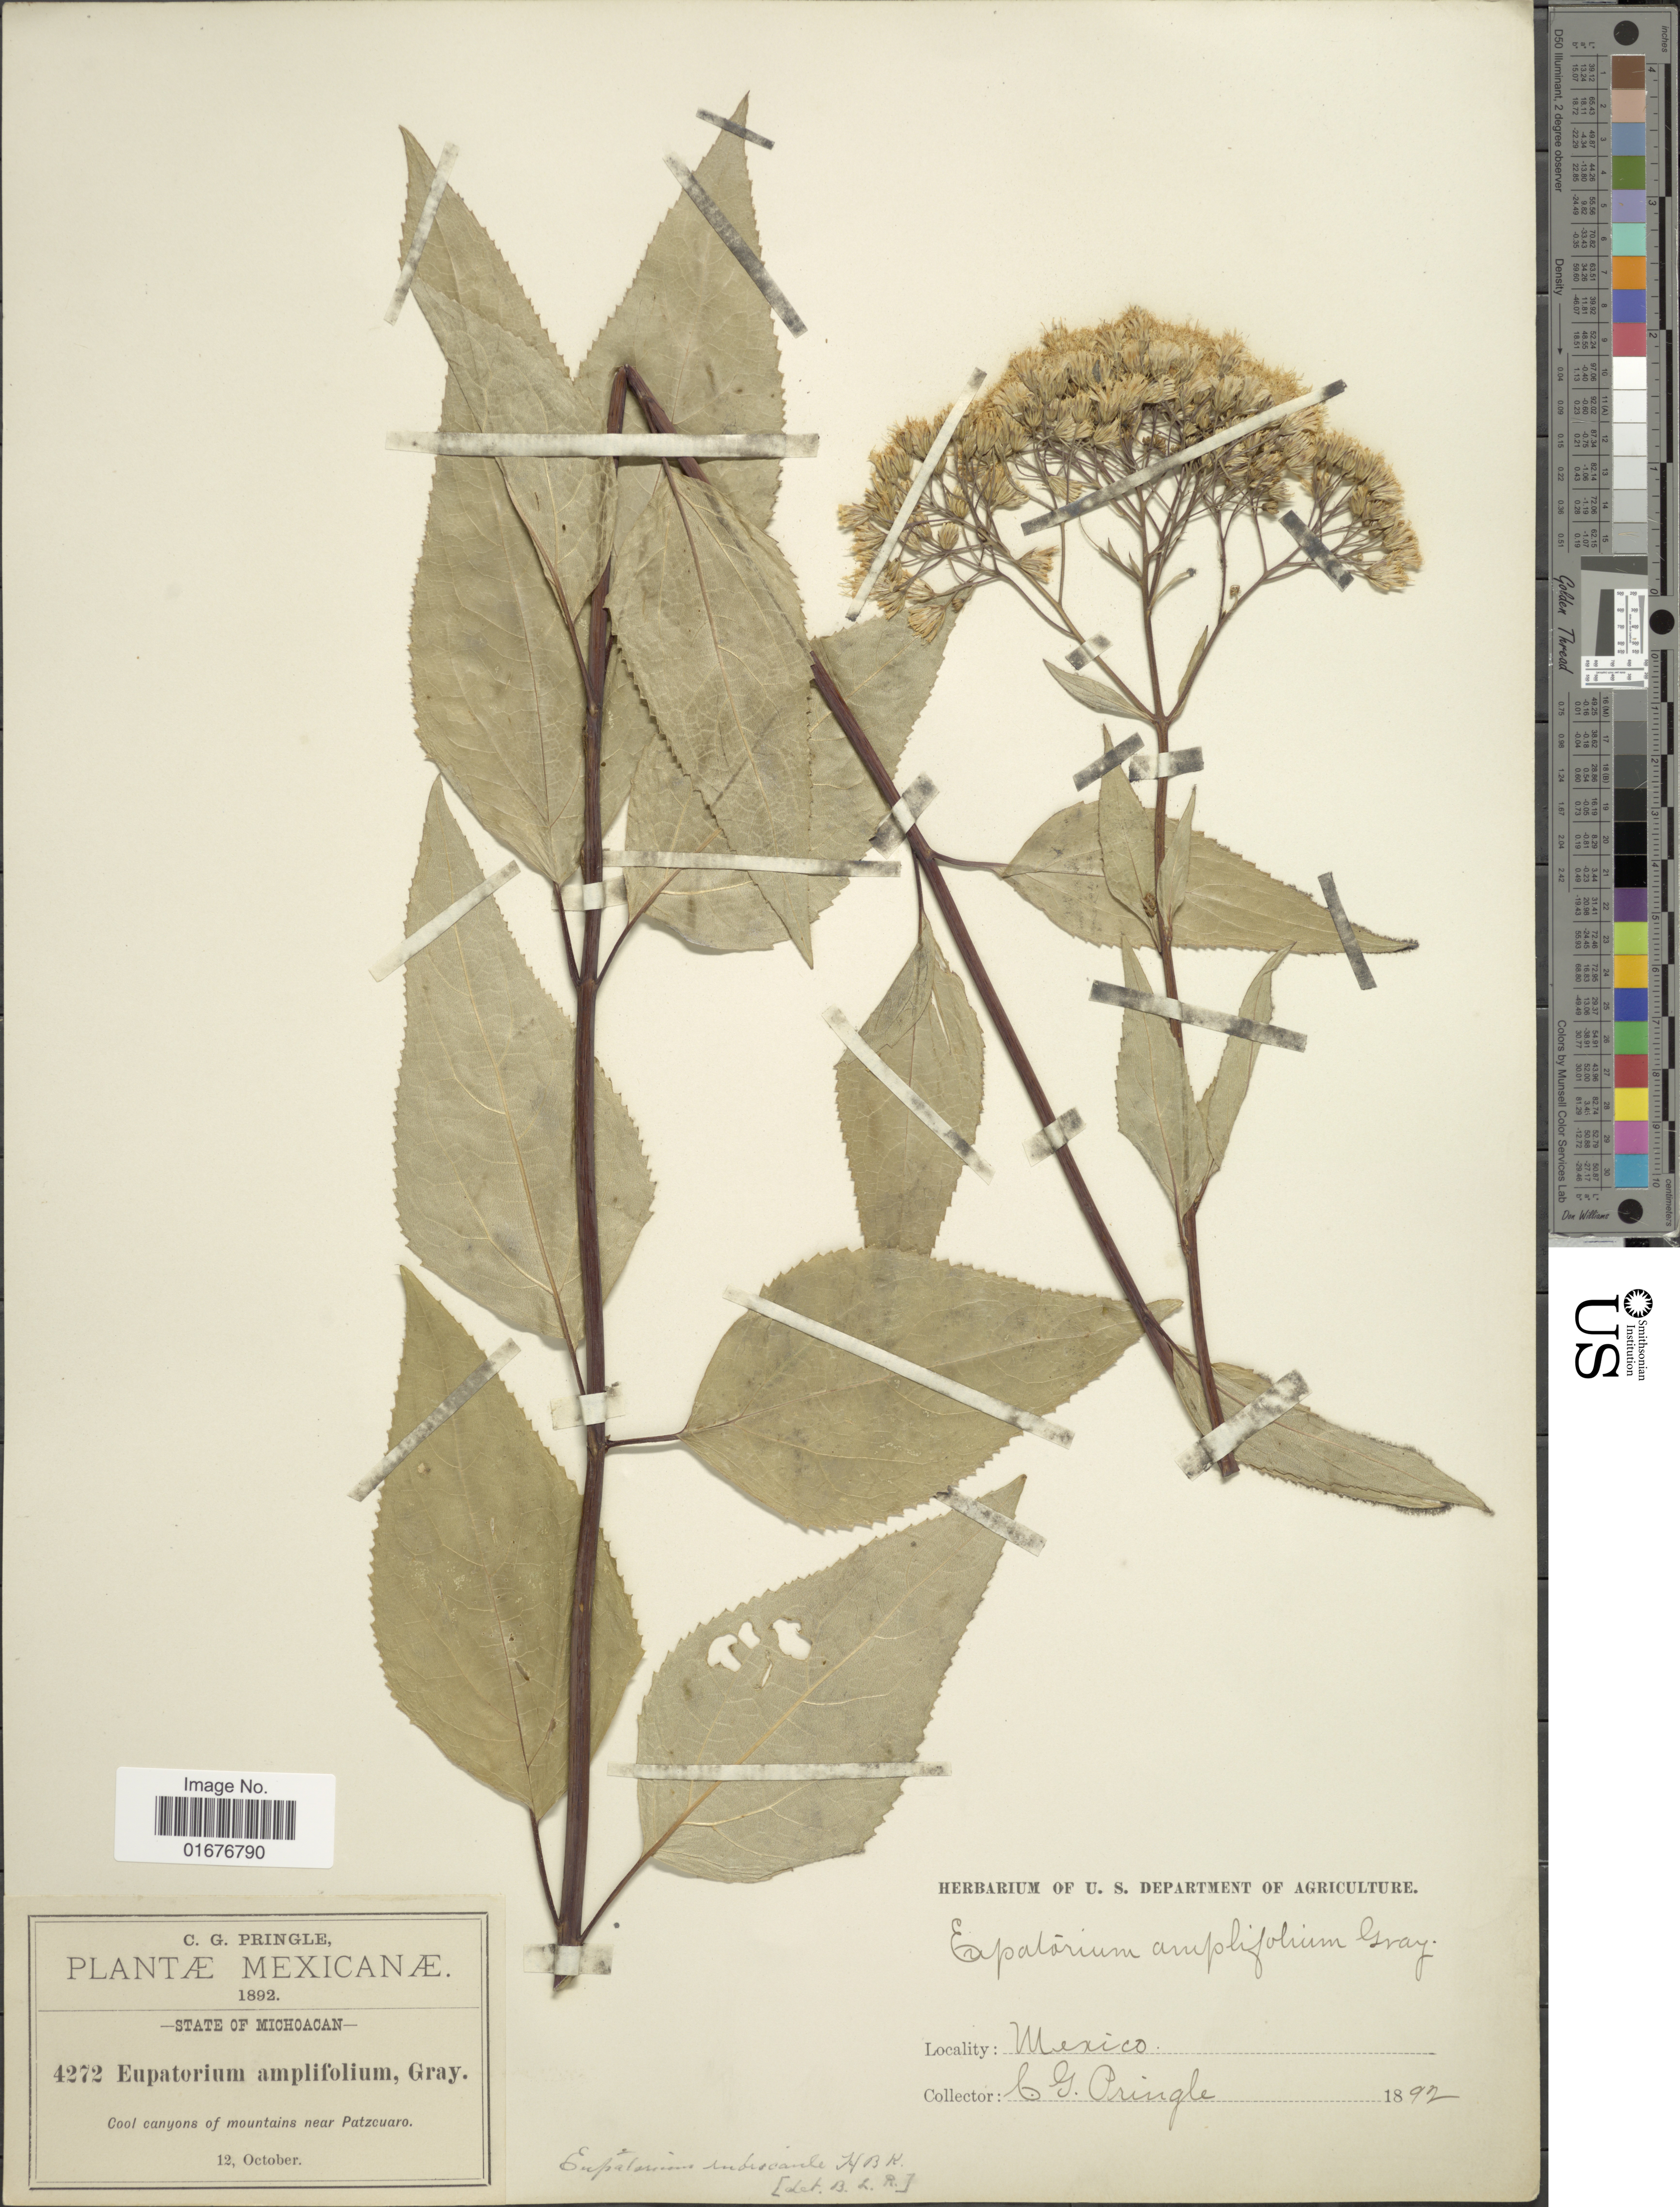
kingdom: Plantae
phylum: Tracheophyta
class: Magnoliopsida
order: Asterales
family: Asteraceae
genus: Ageratina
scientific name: Ageratina rubricaulis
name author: (Kunth) R.M. King & H. Rob.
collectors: C. G. Pringle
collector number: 4272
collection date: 1892-10-12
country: Mexico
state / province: Michoacán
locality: Cool canyons of mountains near Patzcuaro